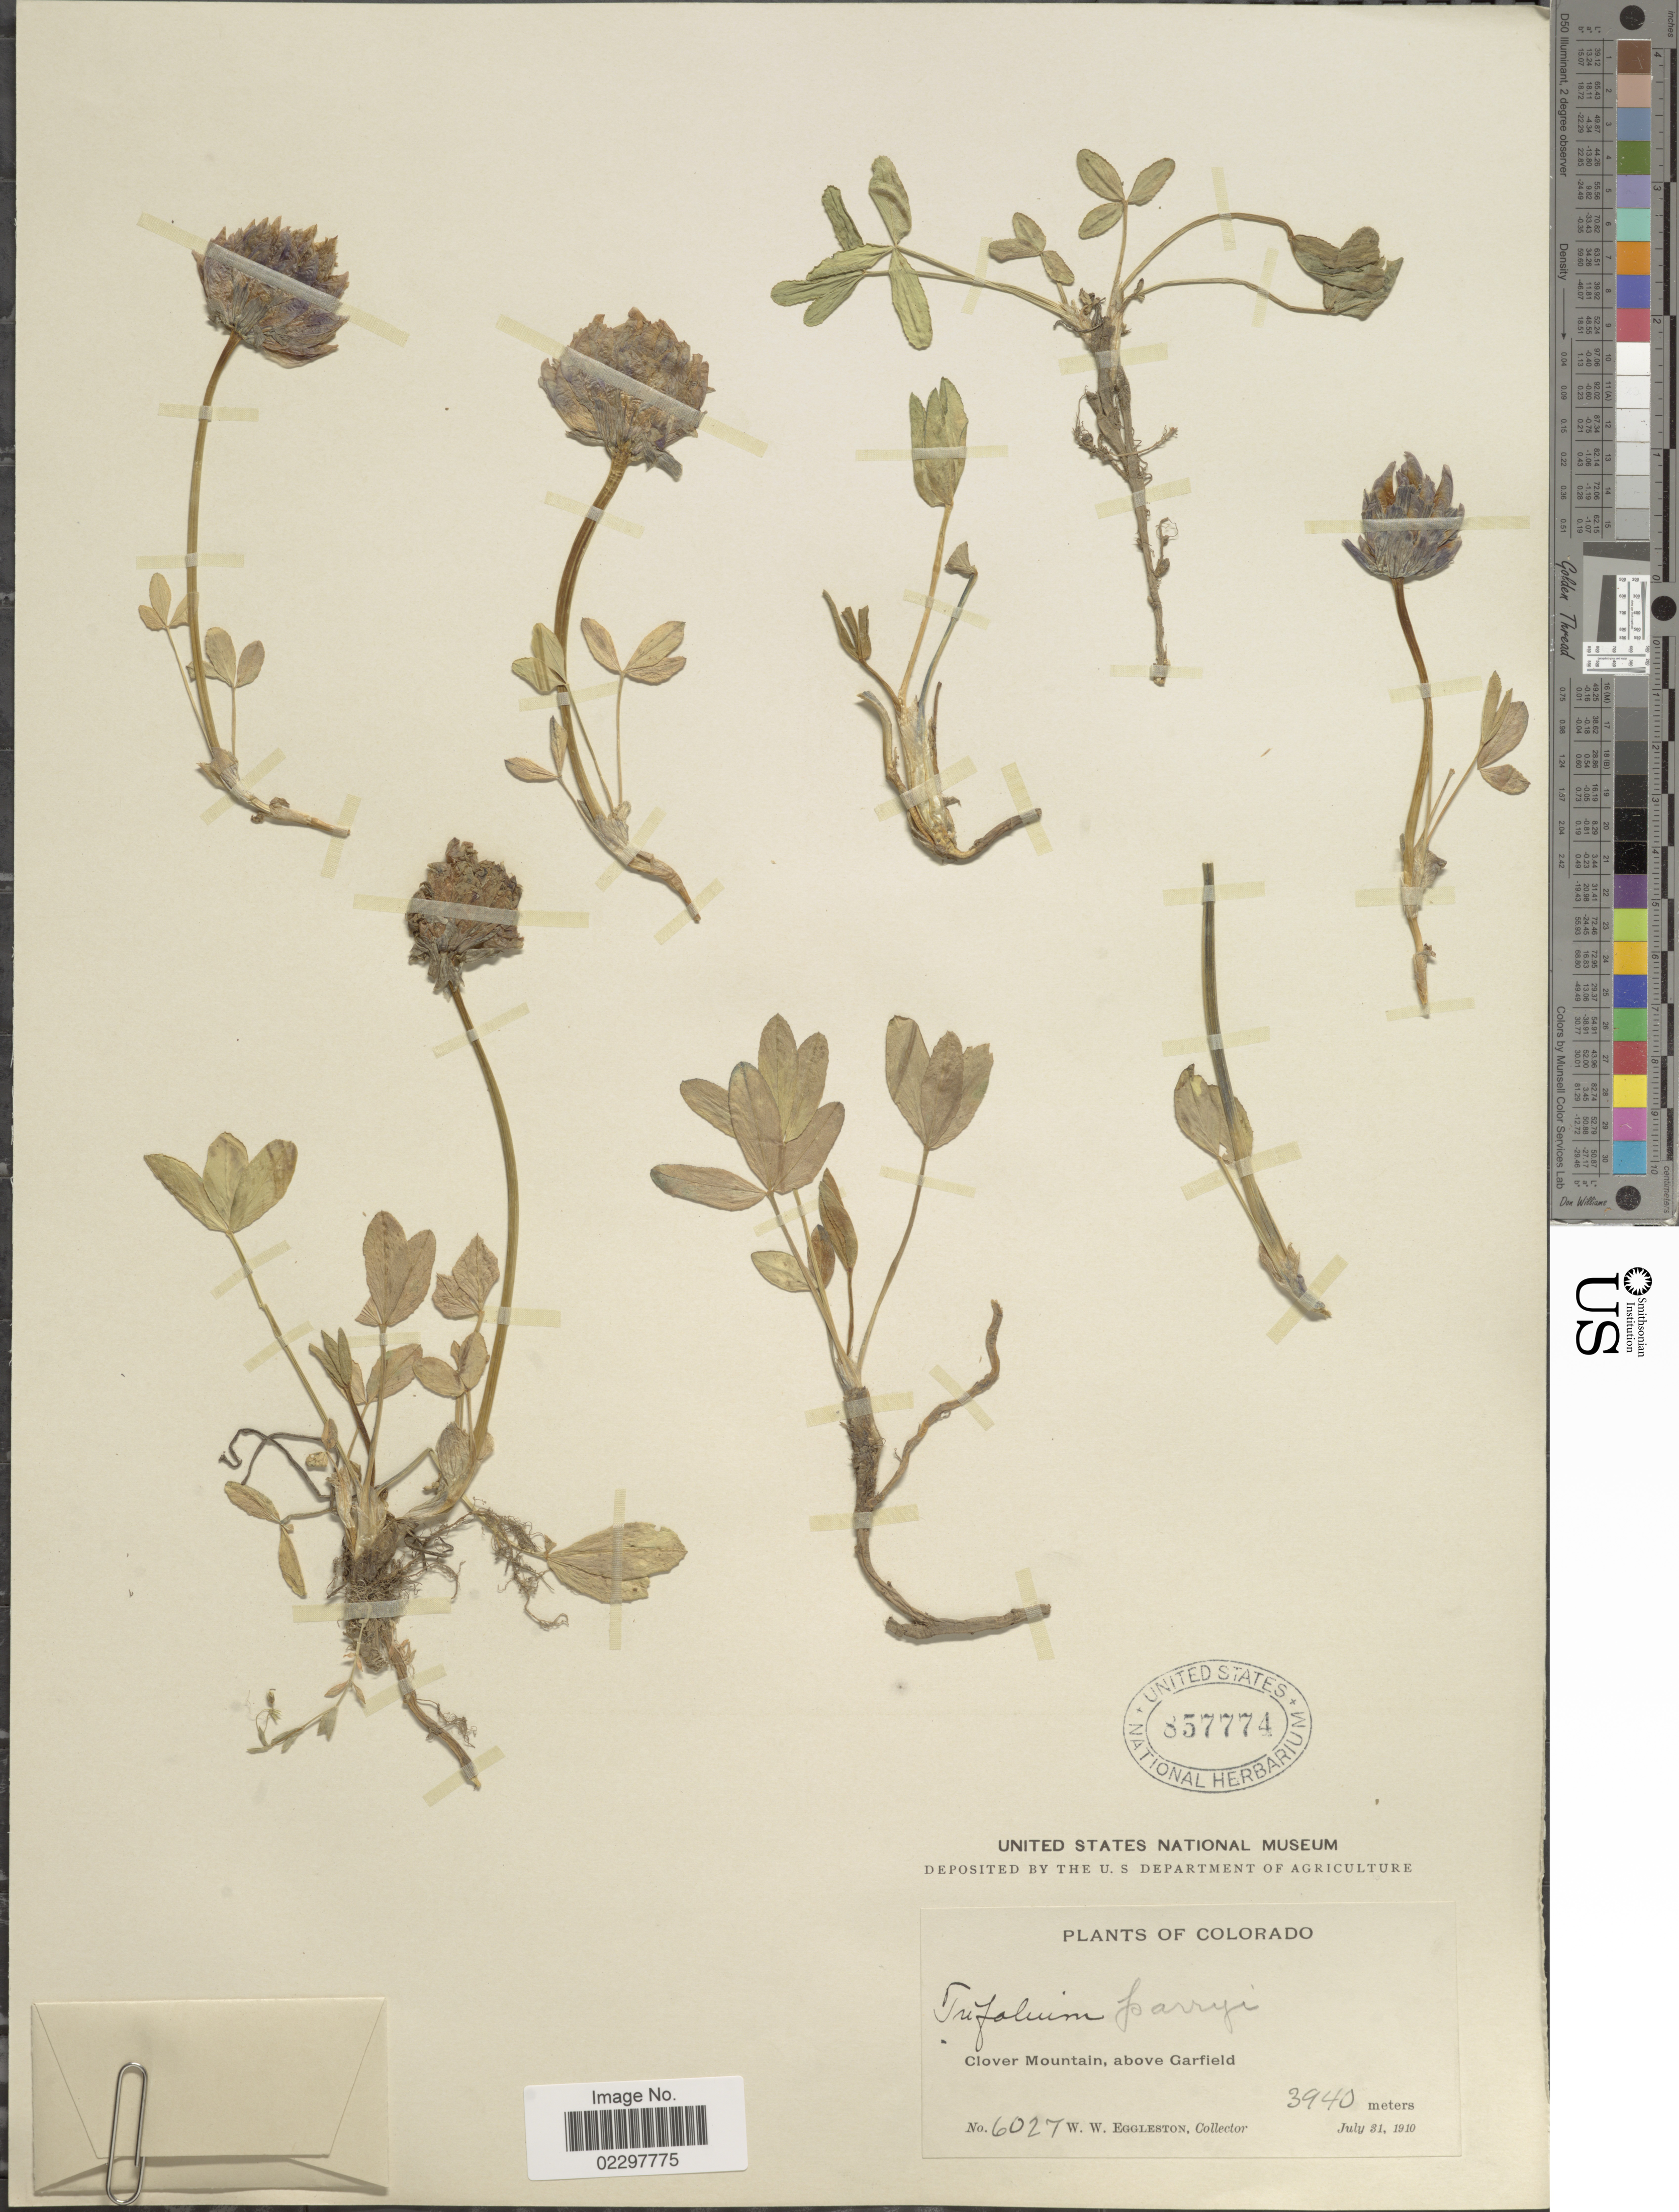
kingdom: Plantae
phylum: Tracheophyta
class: Magnoliopsida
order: Fabales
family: Fabaceae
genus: Trifolium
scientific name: Trifolium parryi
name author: A. Gray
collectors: W. W. Eggleston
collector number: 6027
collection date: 1910-07-31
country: United States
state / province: Colorado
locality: Clover Mountain, above Garfield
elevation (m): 3940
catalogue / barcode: US 857774